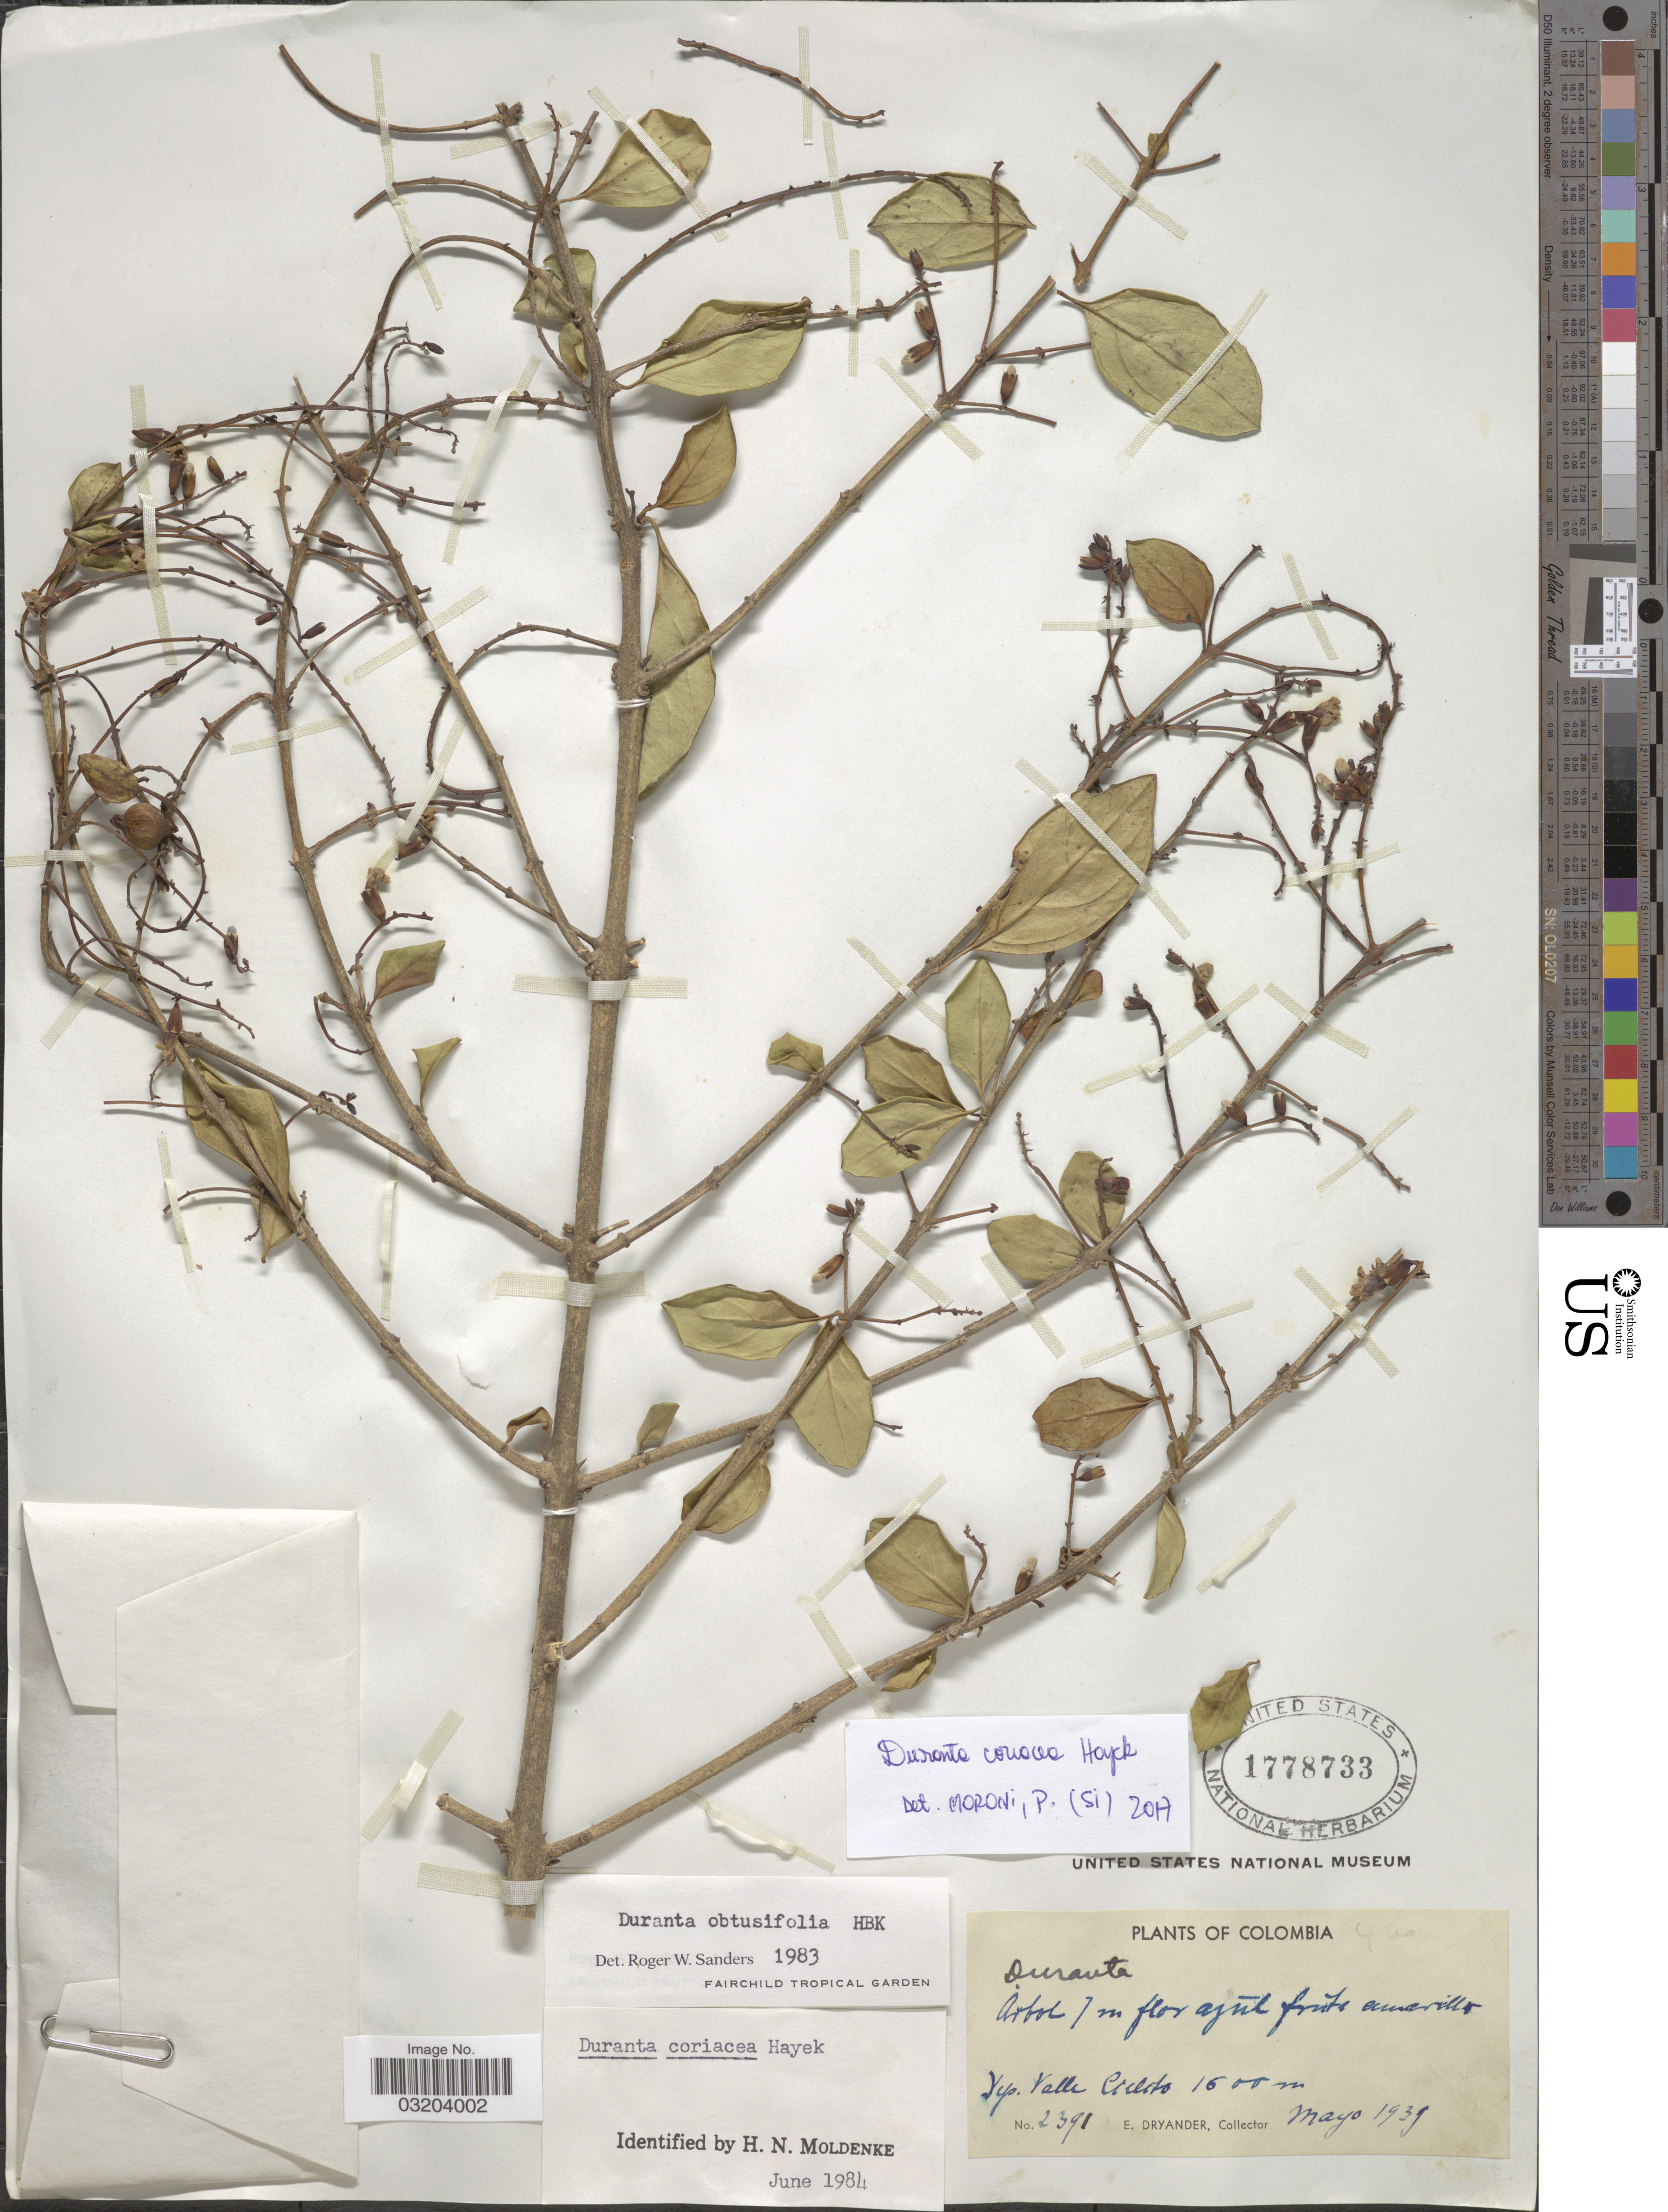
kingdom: Plantae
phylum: Tracheophyta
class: Magnoliopsida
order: Lamiales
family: Verbenaceae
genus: Duranta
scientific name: Duranta coriacea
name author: Hayek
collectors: E. Dryander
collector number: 2391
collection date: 1939-05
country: Colombia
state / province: Valle del Cauca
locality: Dep. Valle Cuerto.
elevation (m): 1600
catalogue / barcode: US 1778733